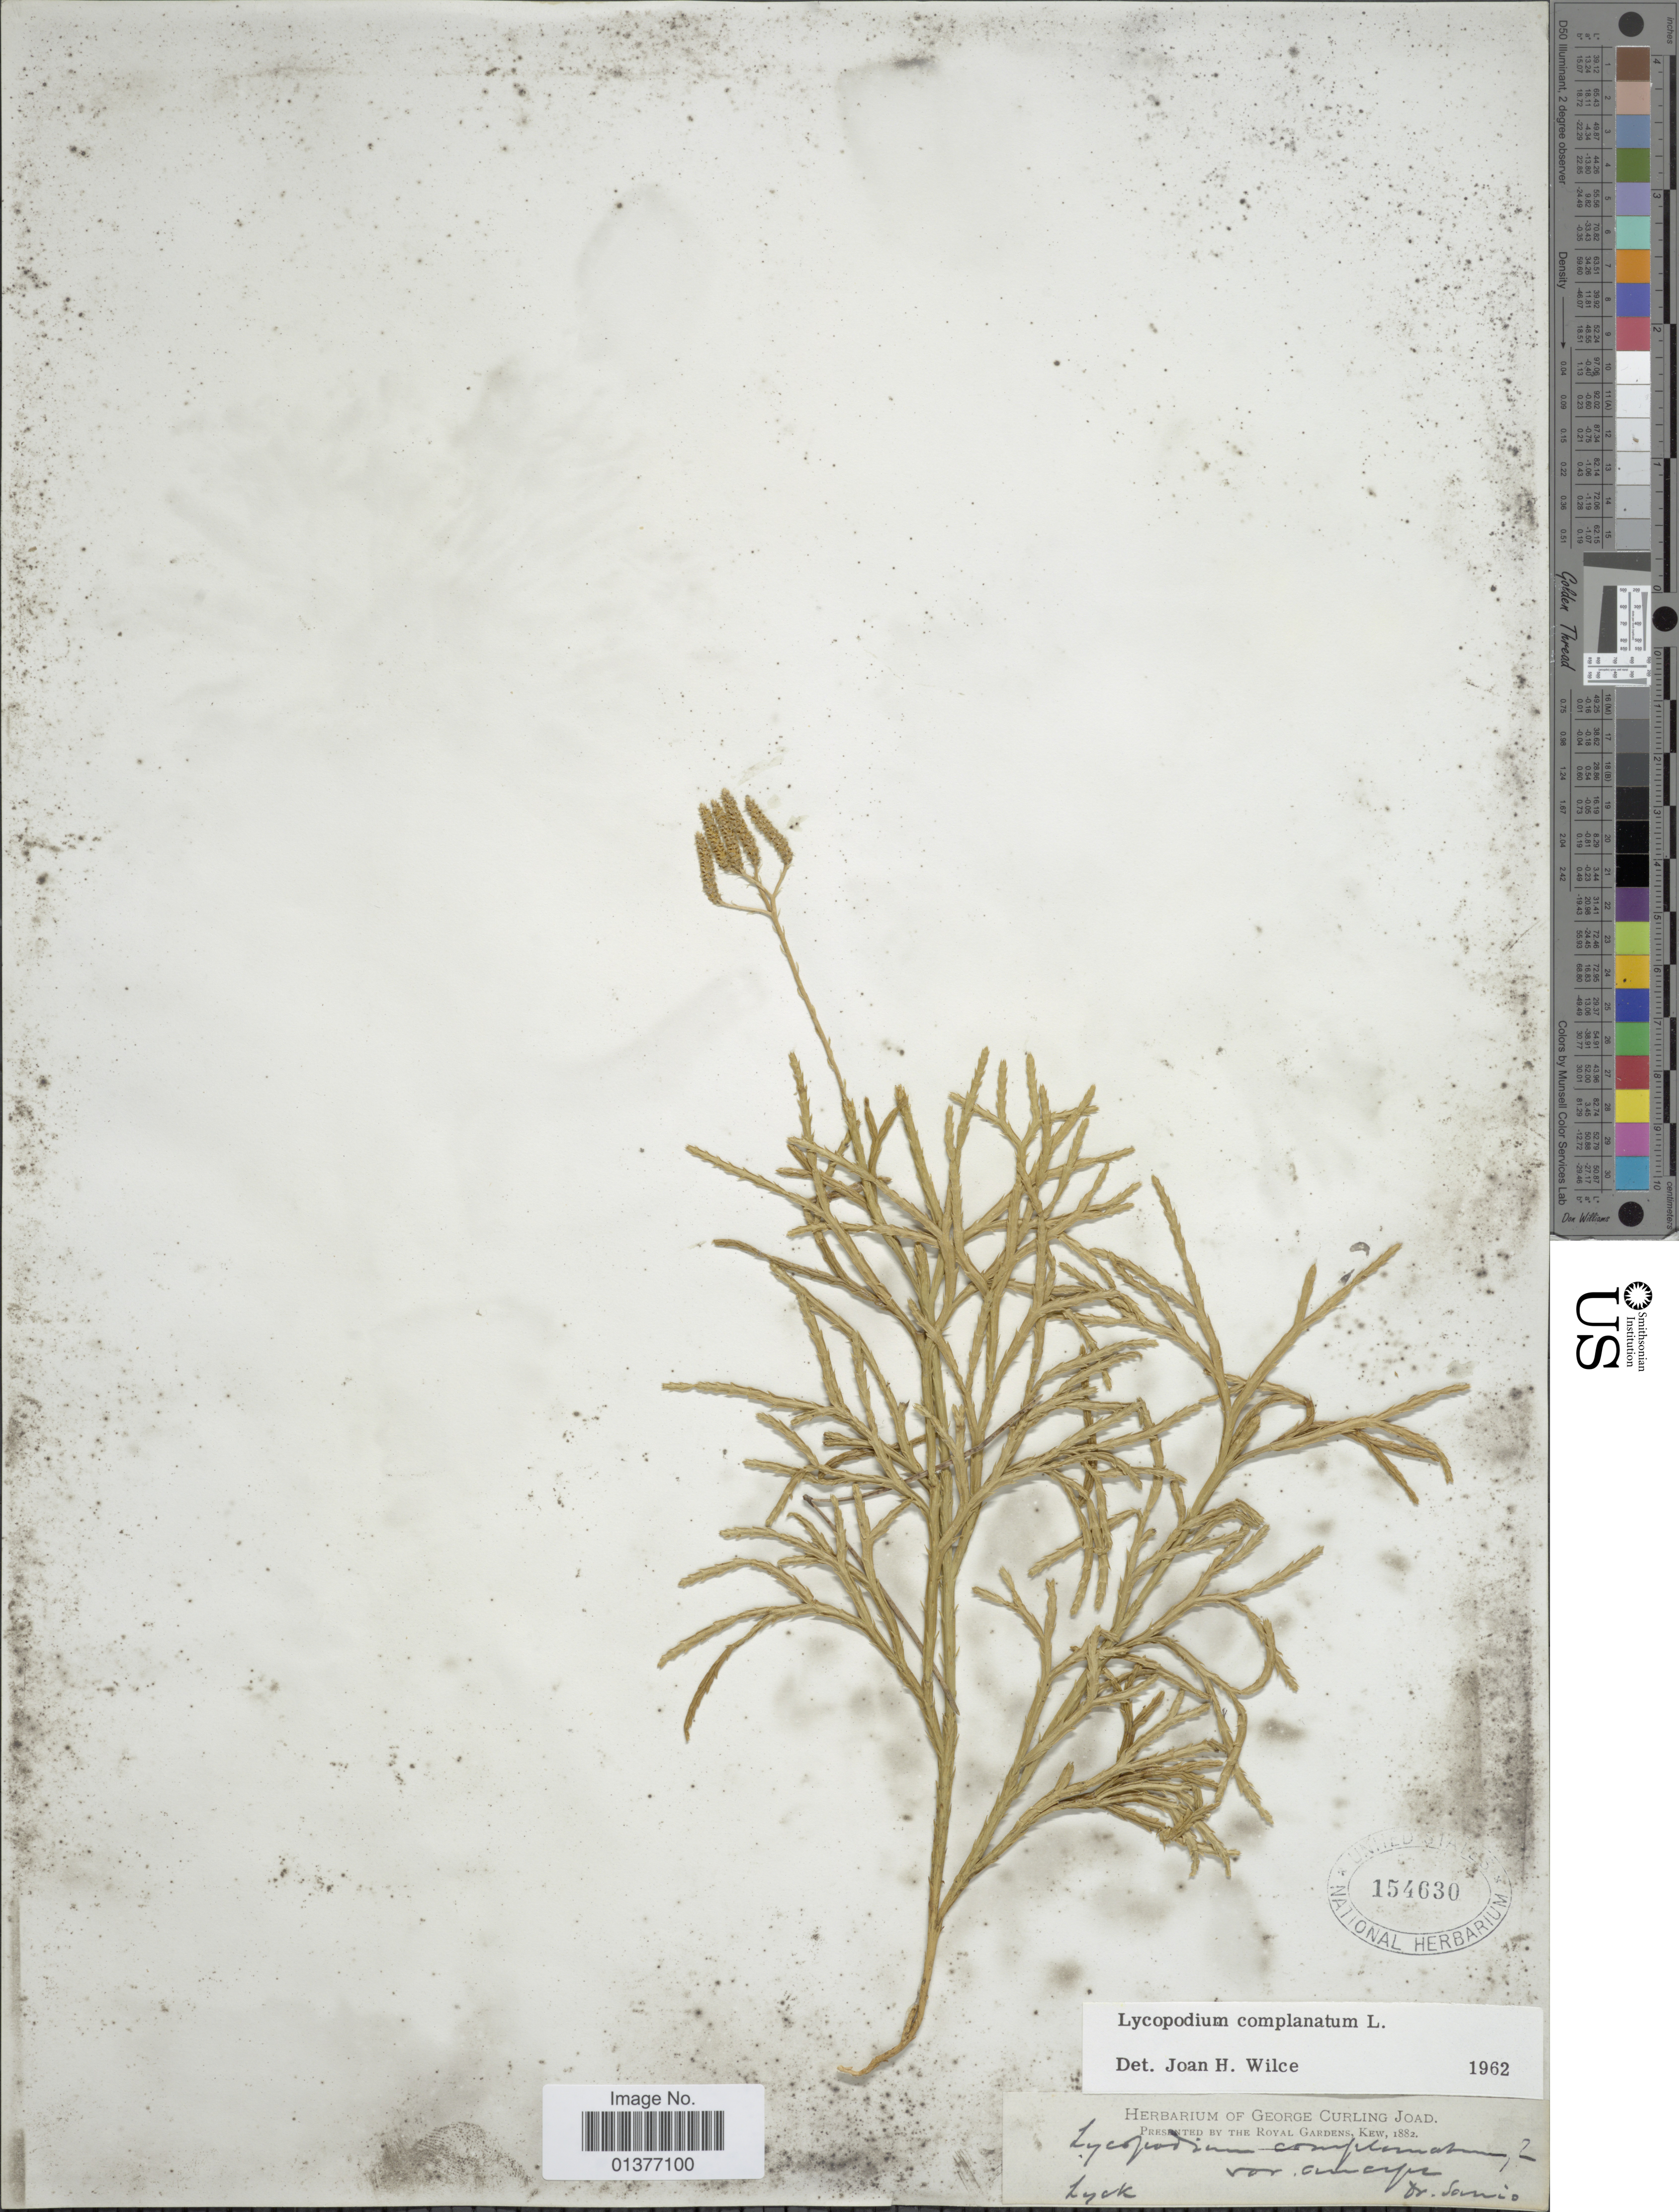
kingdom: Plantae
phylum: Tracheophyta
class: Lycopodiopsida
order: Lycopodiales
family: Lycopodiaceae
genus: Diphasiastrum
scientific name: Diphasiastrum complanatum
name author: (L.) Holub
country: Poland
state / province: Warminsko-Mazurskie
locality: Lyck [interpreted]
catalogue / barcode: US 154630